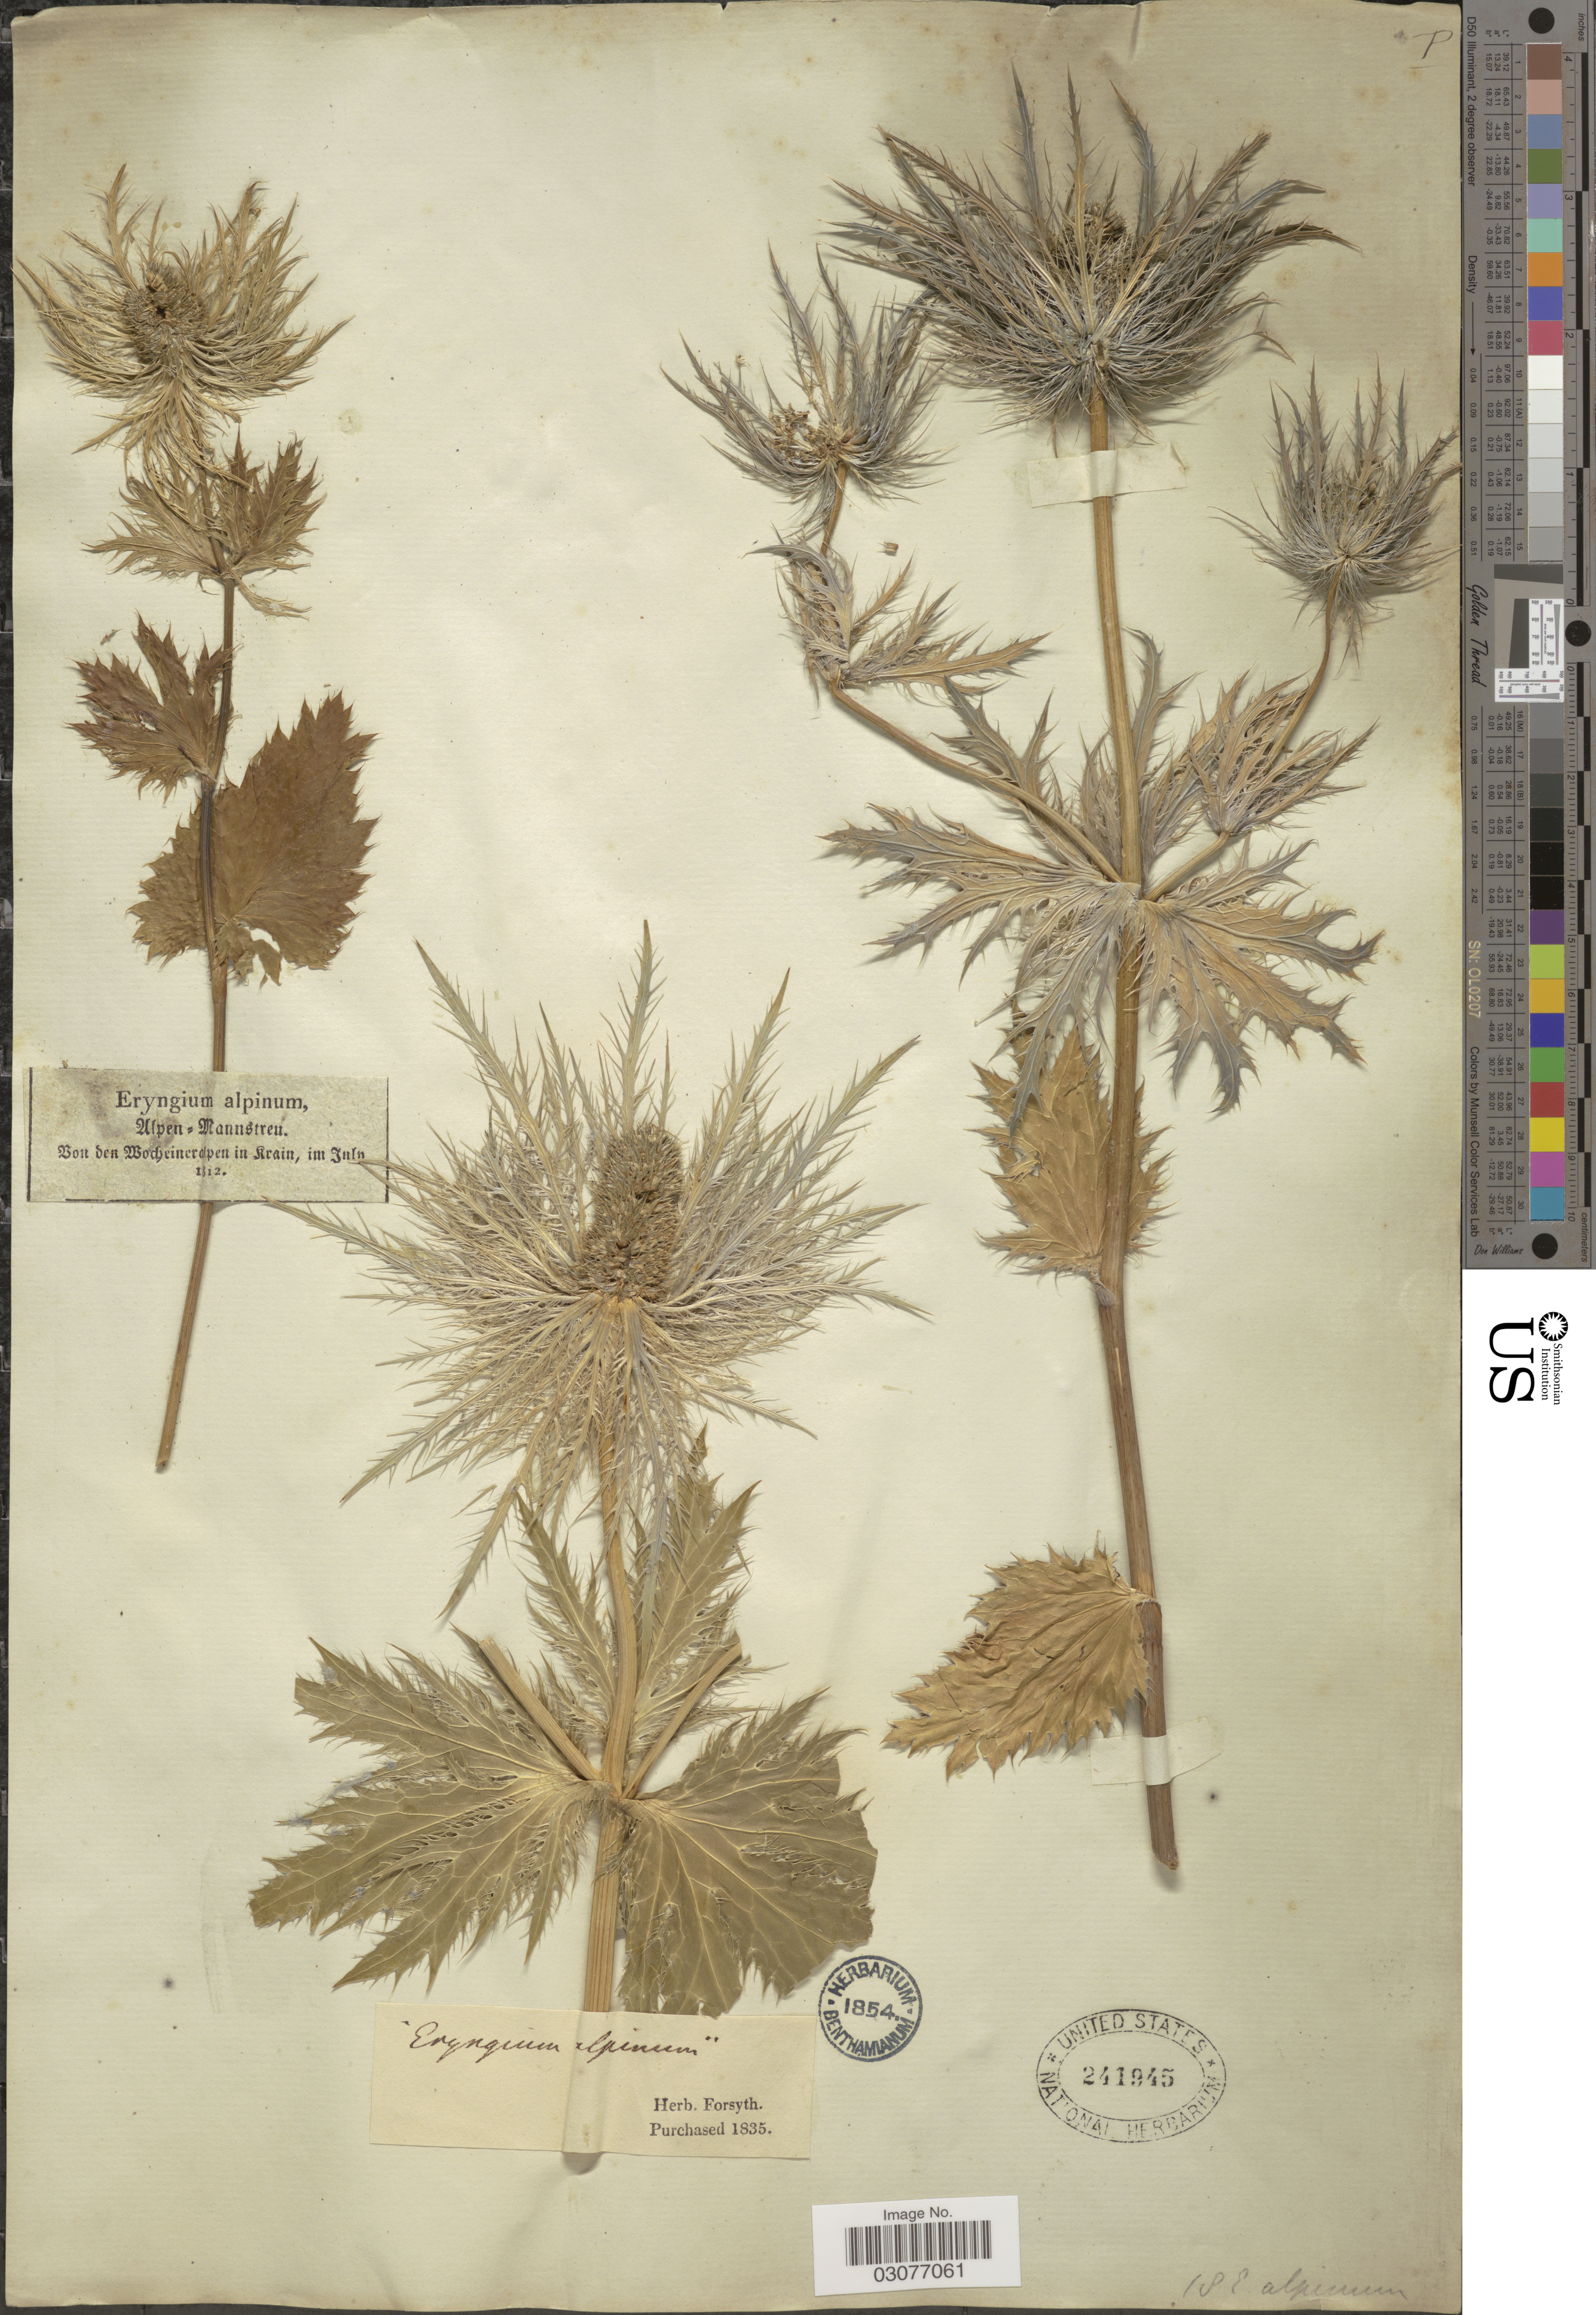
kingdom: Plantae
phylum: Tracheophyta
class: Magnoliopsida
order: Apiales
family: Apiaceae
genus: Eryngium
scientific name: Eryngium alpinum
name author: L.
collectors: ex herb. Forsyth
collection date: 1812-07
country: Slovenia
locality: Wocheineralpen Krain.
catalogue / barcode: US 241945